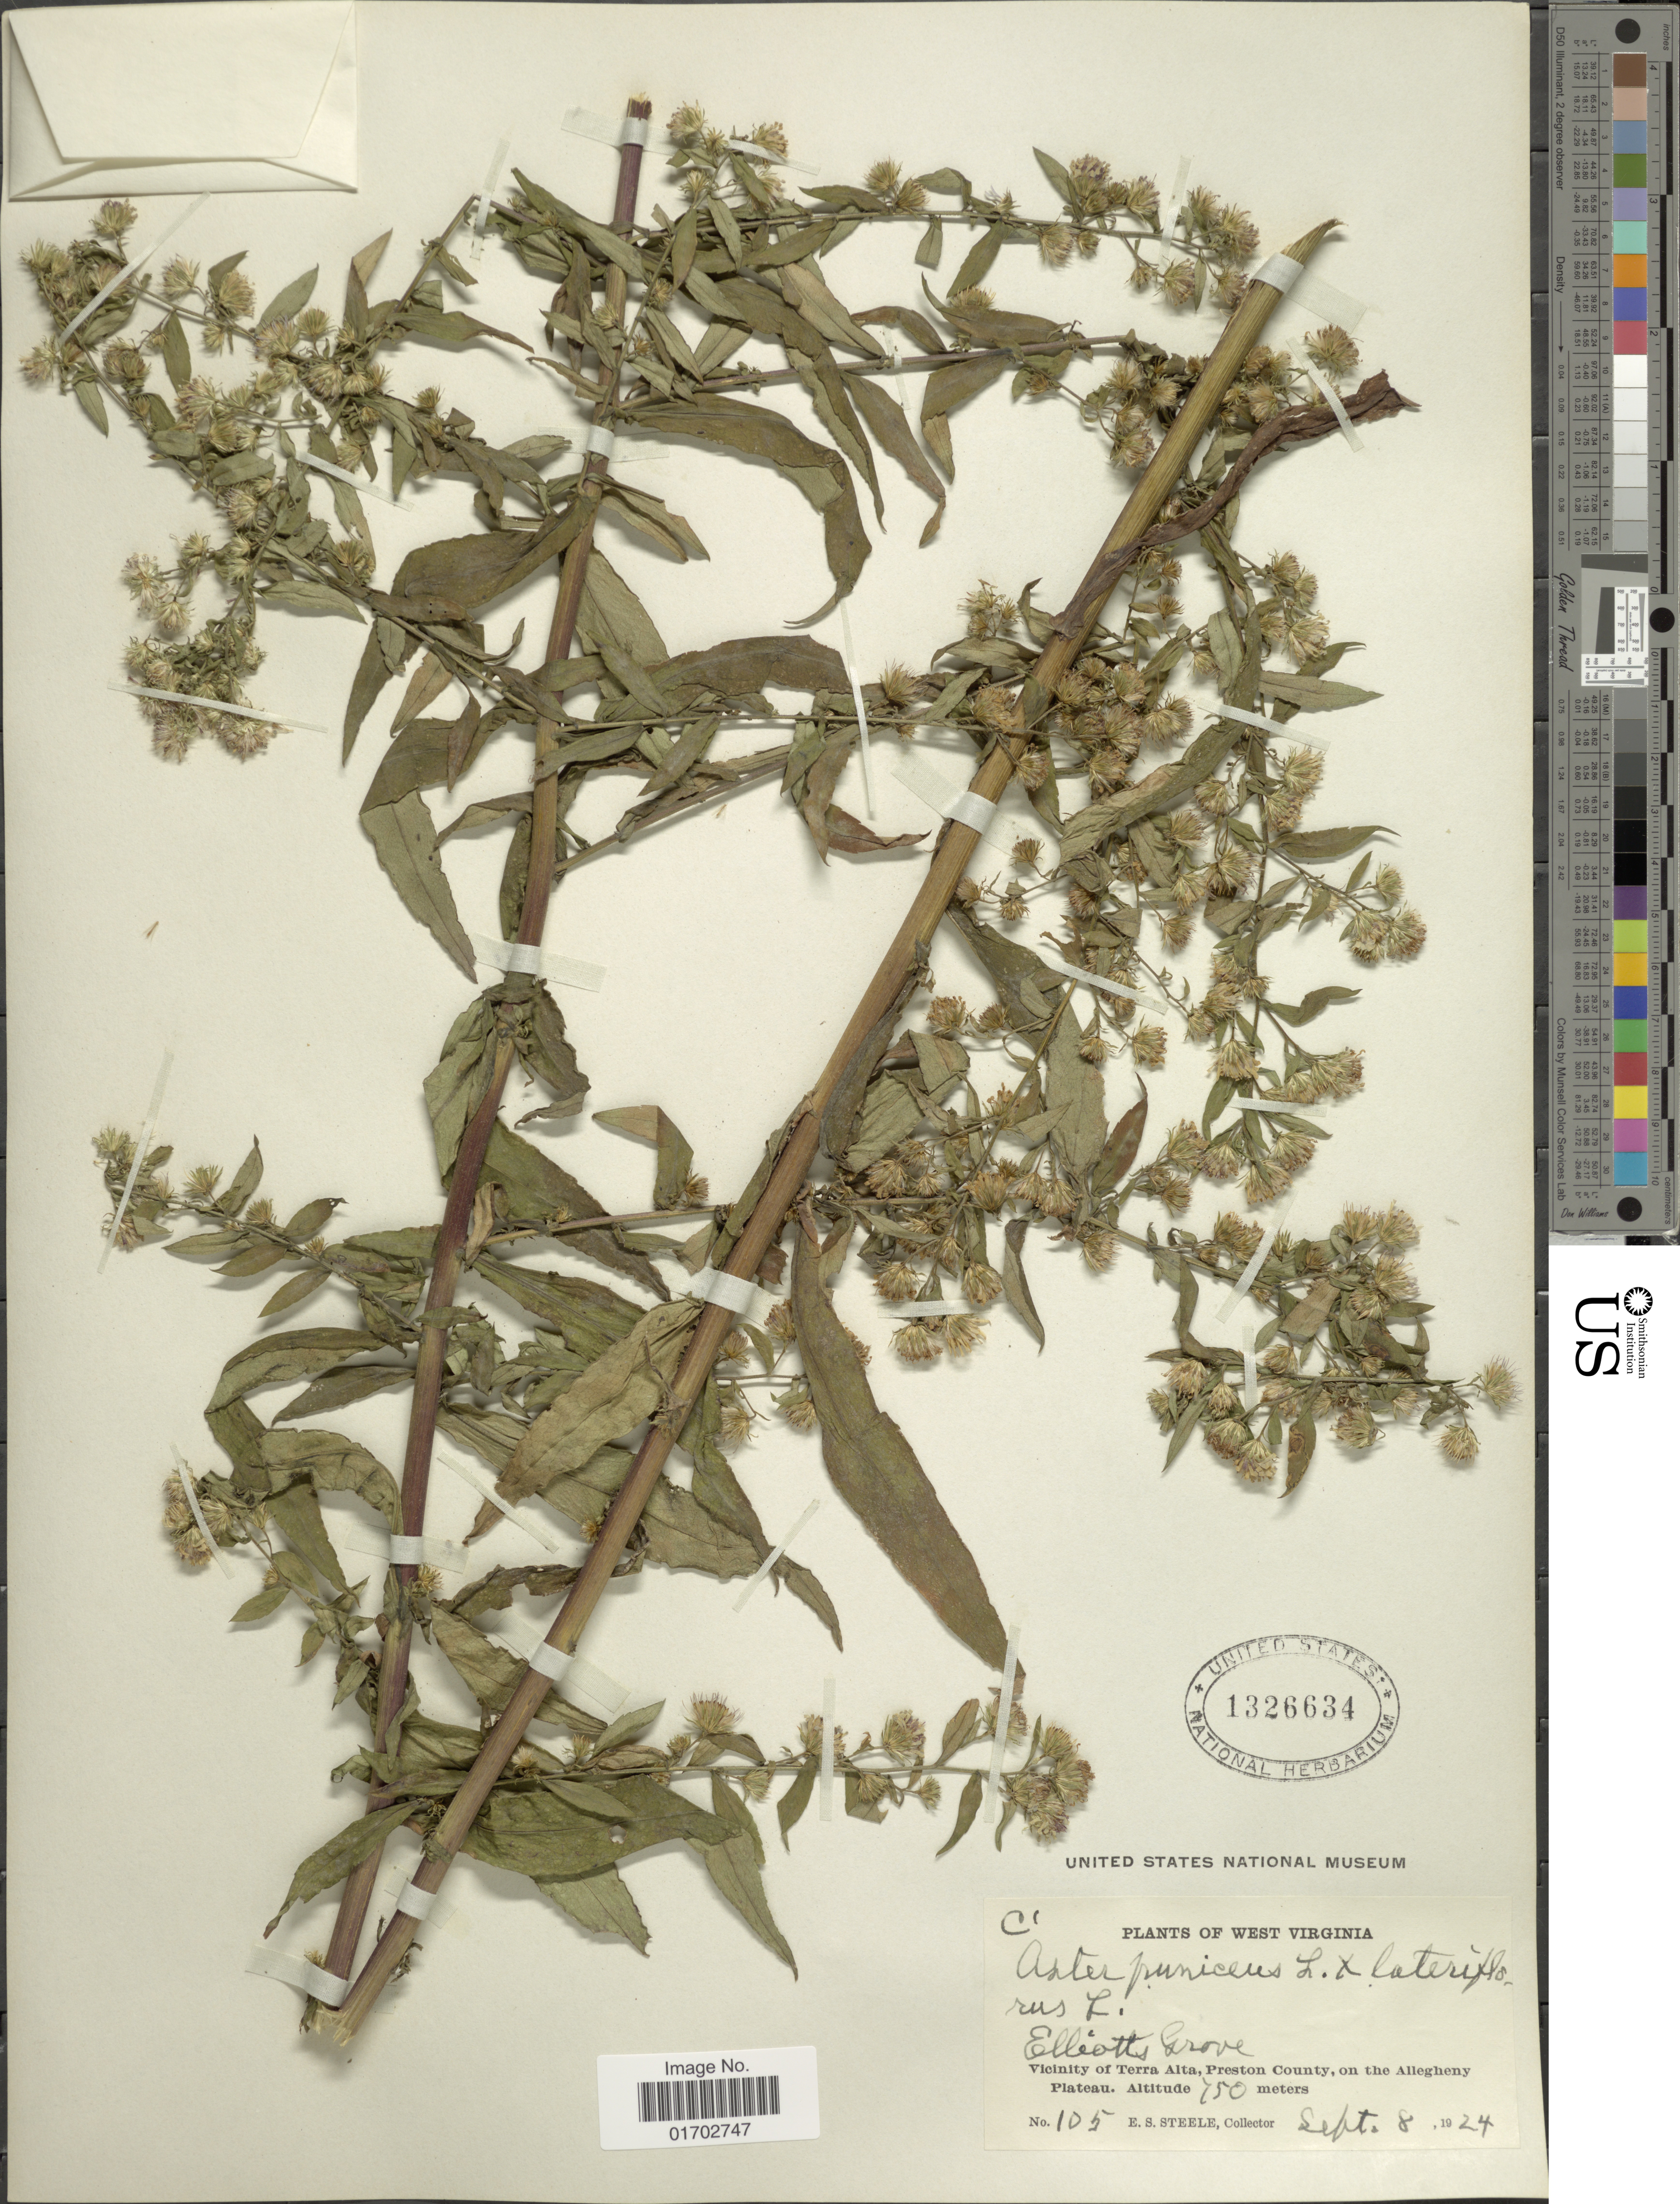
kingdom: Plantae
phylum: Tracheophyta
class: Magnoliopsida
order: Asterales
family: Asteraceae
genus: Symphyotrichum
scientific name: Symphyotrichum puniceum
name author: (L.) Á. Löve & D. Löve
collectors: E. Steele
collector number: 105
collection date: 1924-09-08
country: United States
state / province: West Virginia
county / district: Preston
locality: Elloits Grove, vicinity of Terra Alta, Preston County, on the Allegheny Plateau.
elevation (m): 750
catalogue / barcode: US 1326634